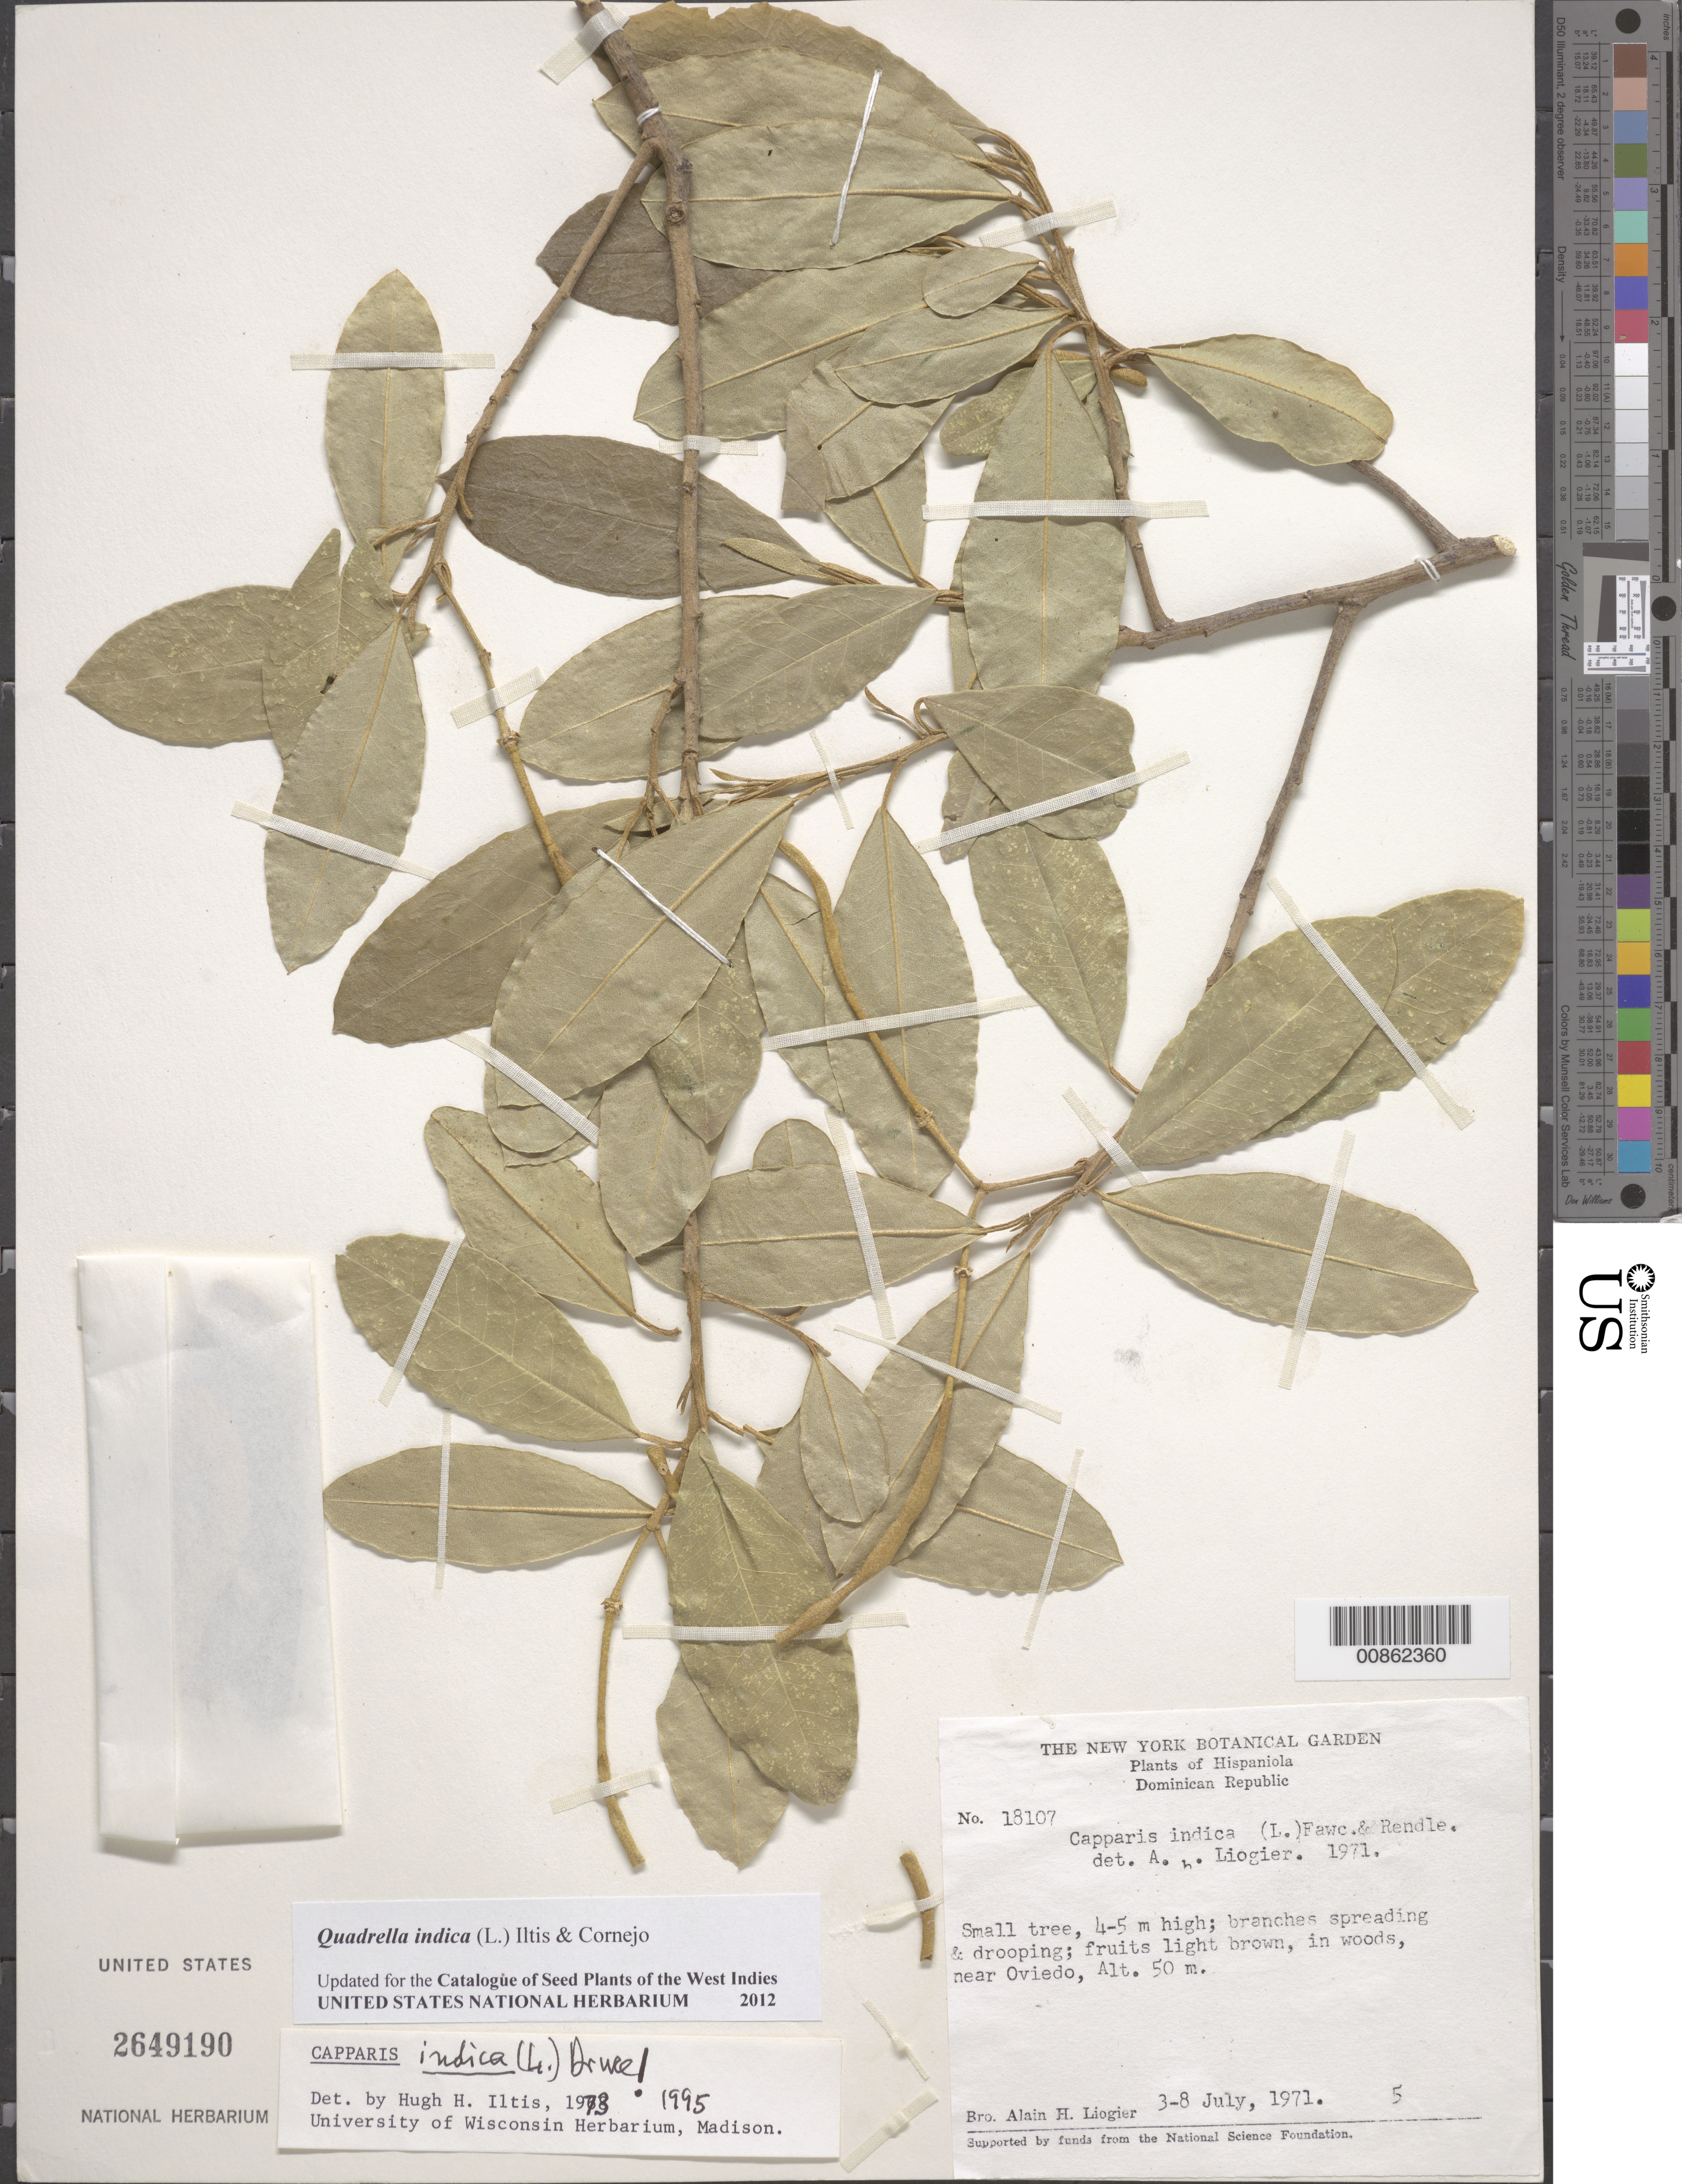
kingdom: Plantae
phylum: Tracheophyta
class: Magnoliopsida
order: Brassicales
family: Capparaceae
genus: Quadrella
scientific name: Quadrella indica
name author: (L.) Iltis & Cornejo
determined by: Iltis, Hugh Hellmut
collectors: A. H. Liogier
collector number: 18107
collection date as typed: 03 Jul 1971 to 08 Jul 1971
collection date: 1971-07-03/1971-07-08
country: Dominican Republic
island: Hispaniola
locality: Near Oviedo.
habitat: In woods.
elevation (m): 50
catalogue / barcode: US 2649190